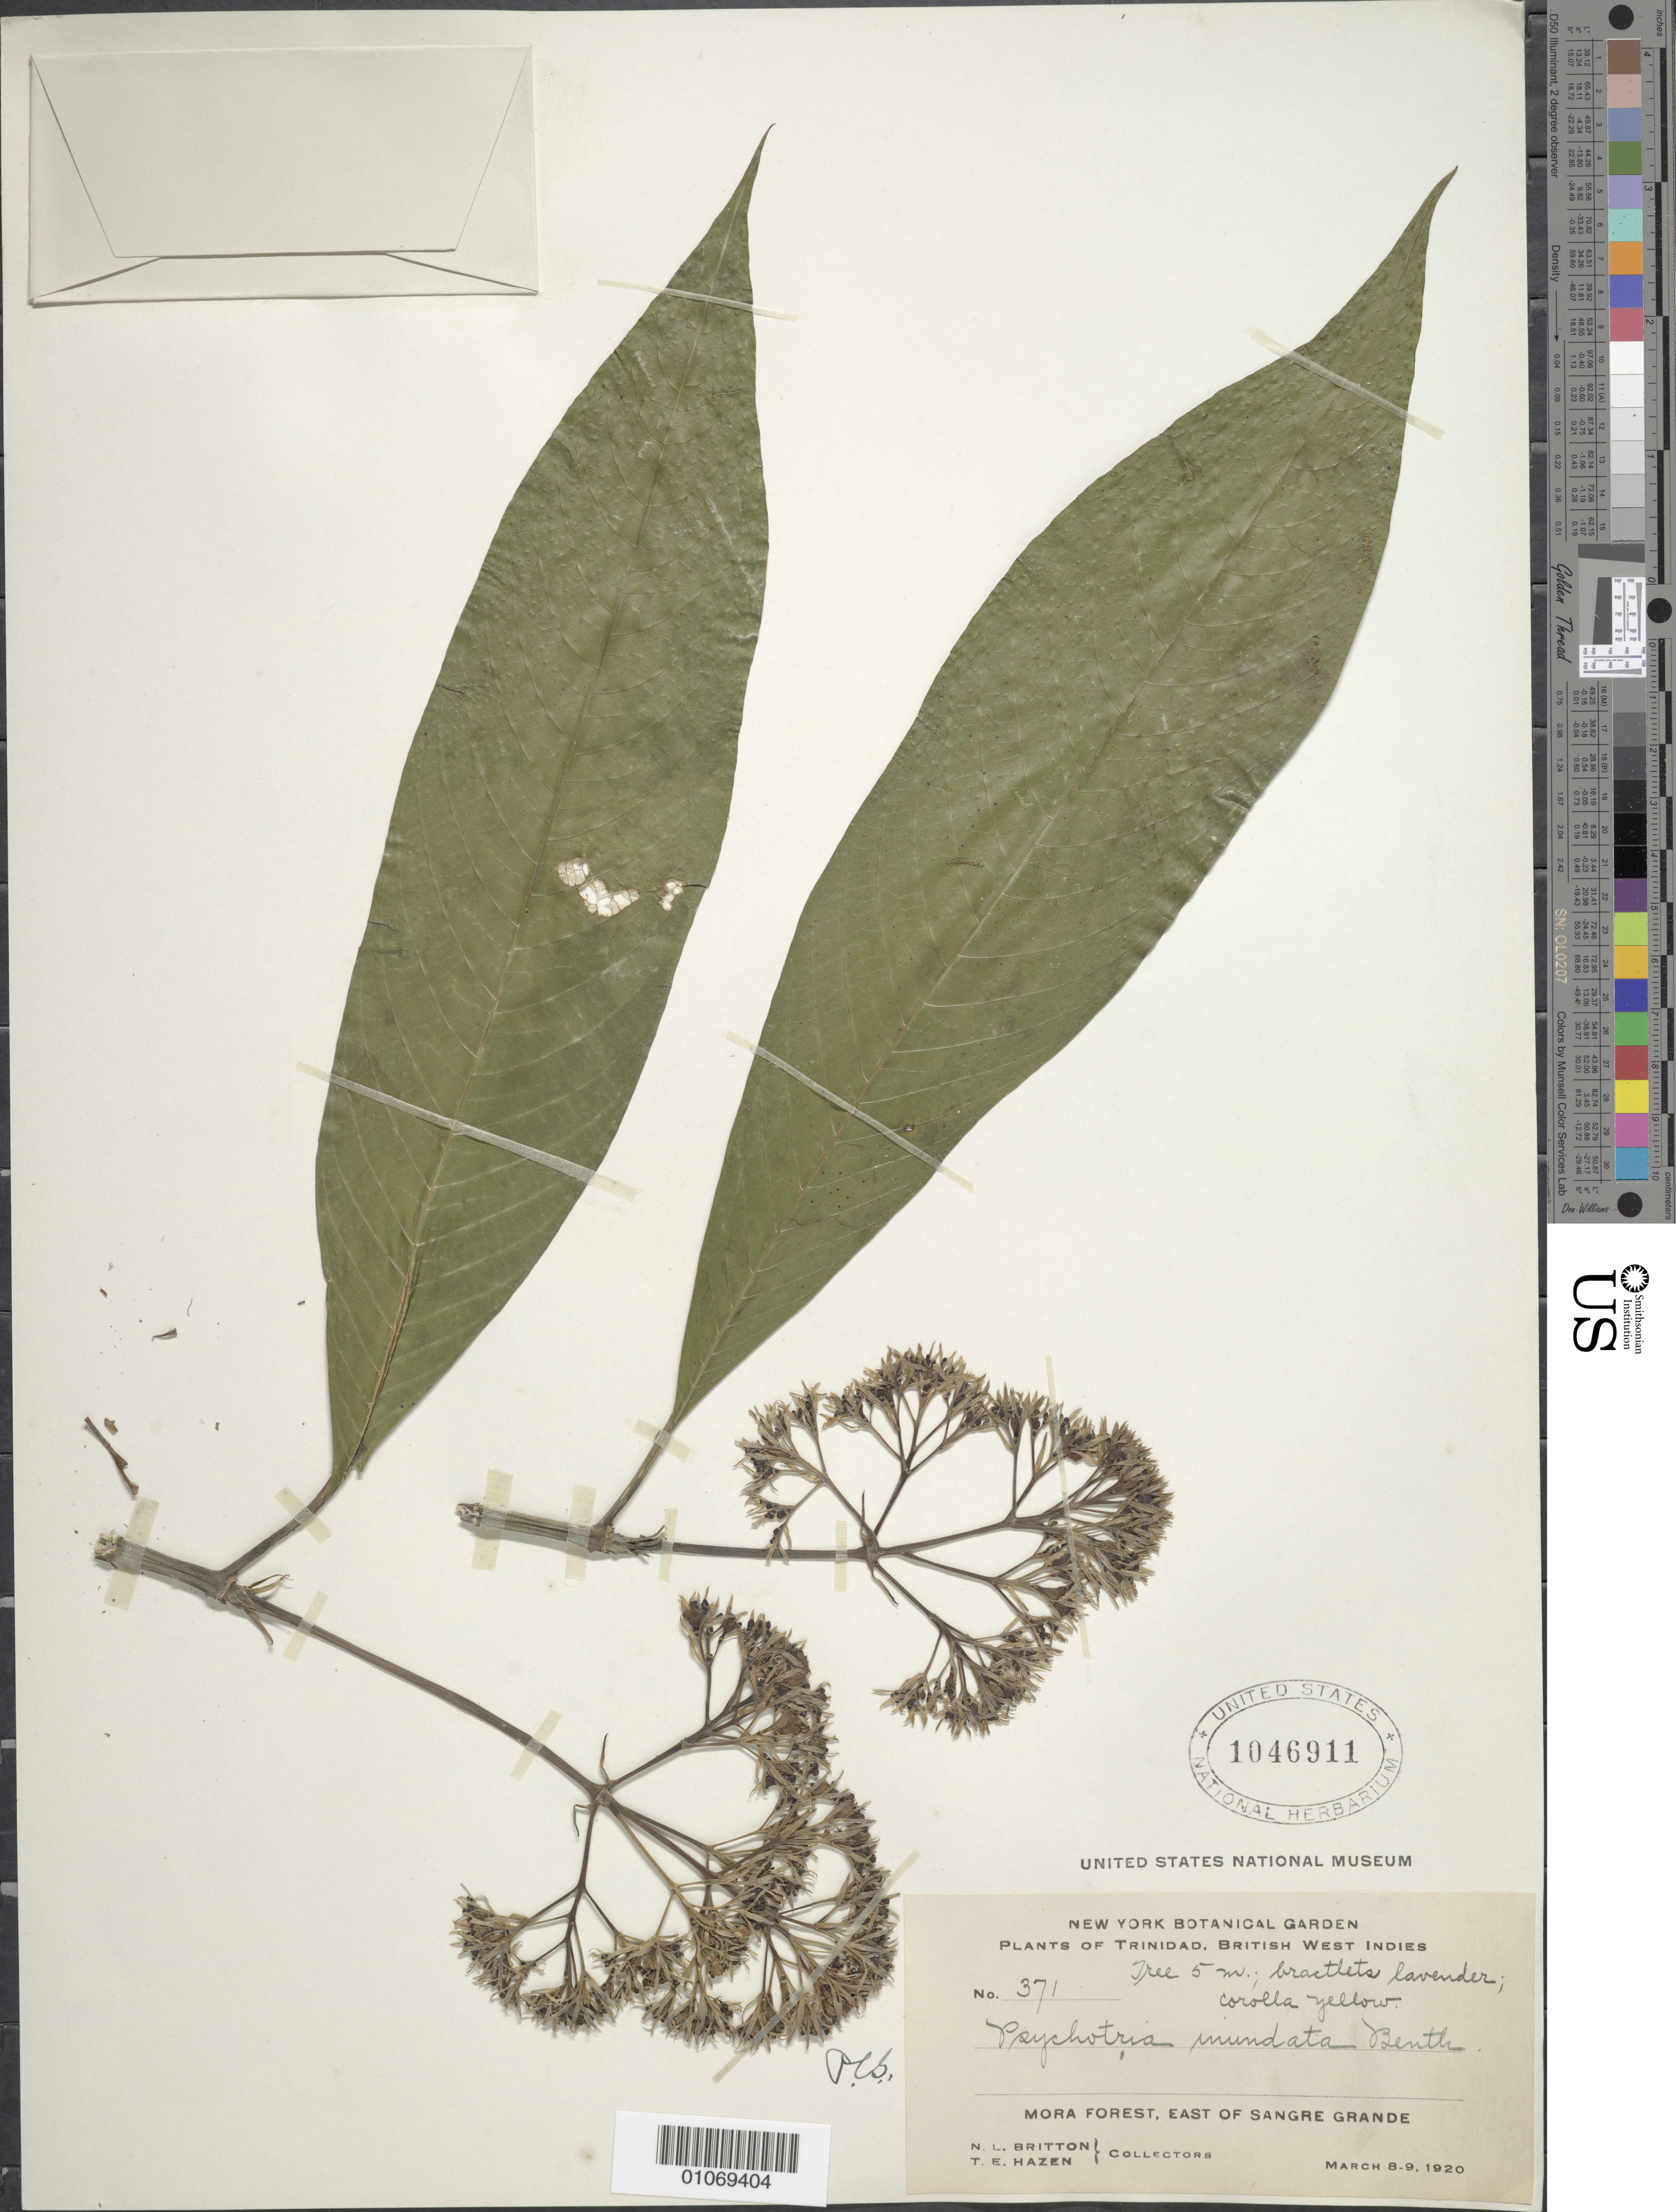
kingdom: Plantae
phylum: Tracheophyta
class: Magnoliopsida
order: Gentianales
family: Rubiaceae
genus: Psychotria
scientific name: Psychotria capitata subsp. amplifolia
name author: (Raeusch.) Steyerm.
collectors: N. Britton & T. E. Hazen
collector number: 371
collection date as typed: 08 Mar 1920 to 09 Mar 1920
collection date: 1920-03-08/1920-03-09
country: Trinidad and Tobago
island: Trinidad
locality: Mora Forest, east of Sangre Grande.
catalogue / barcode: US 1046911